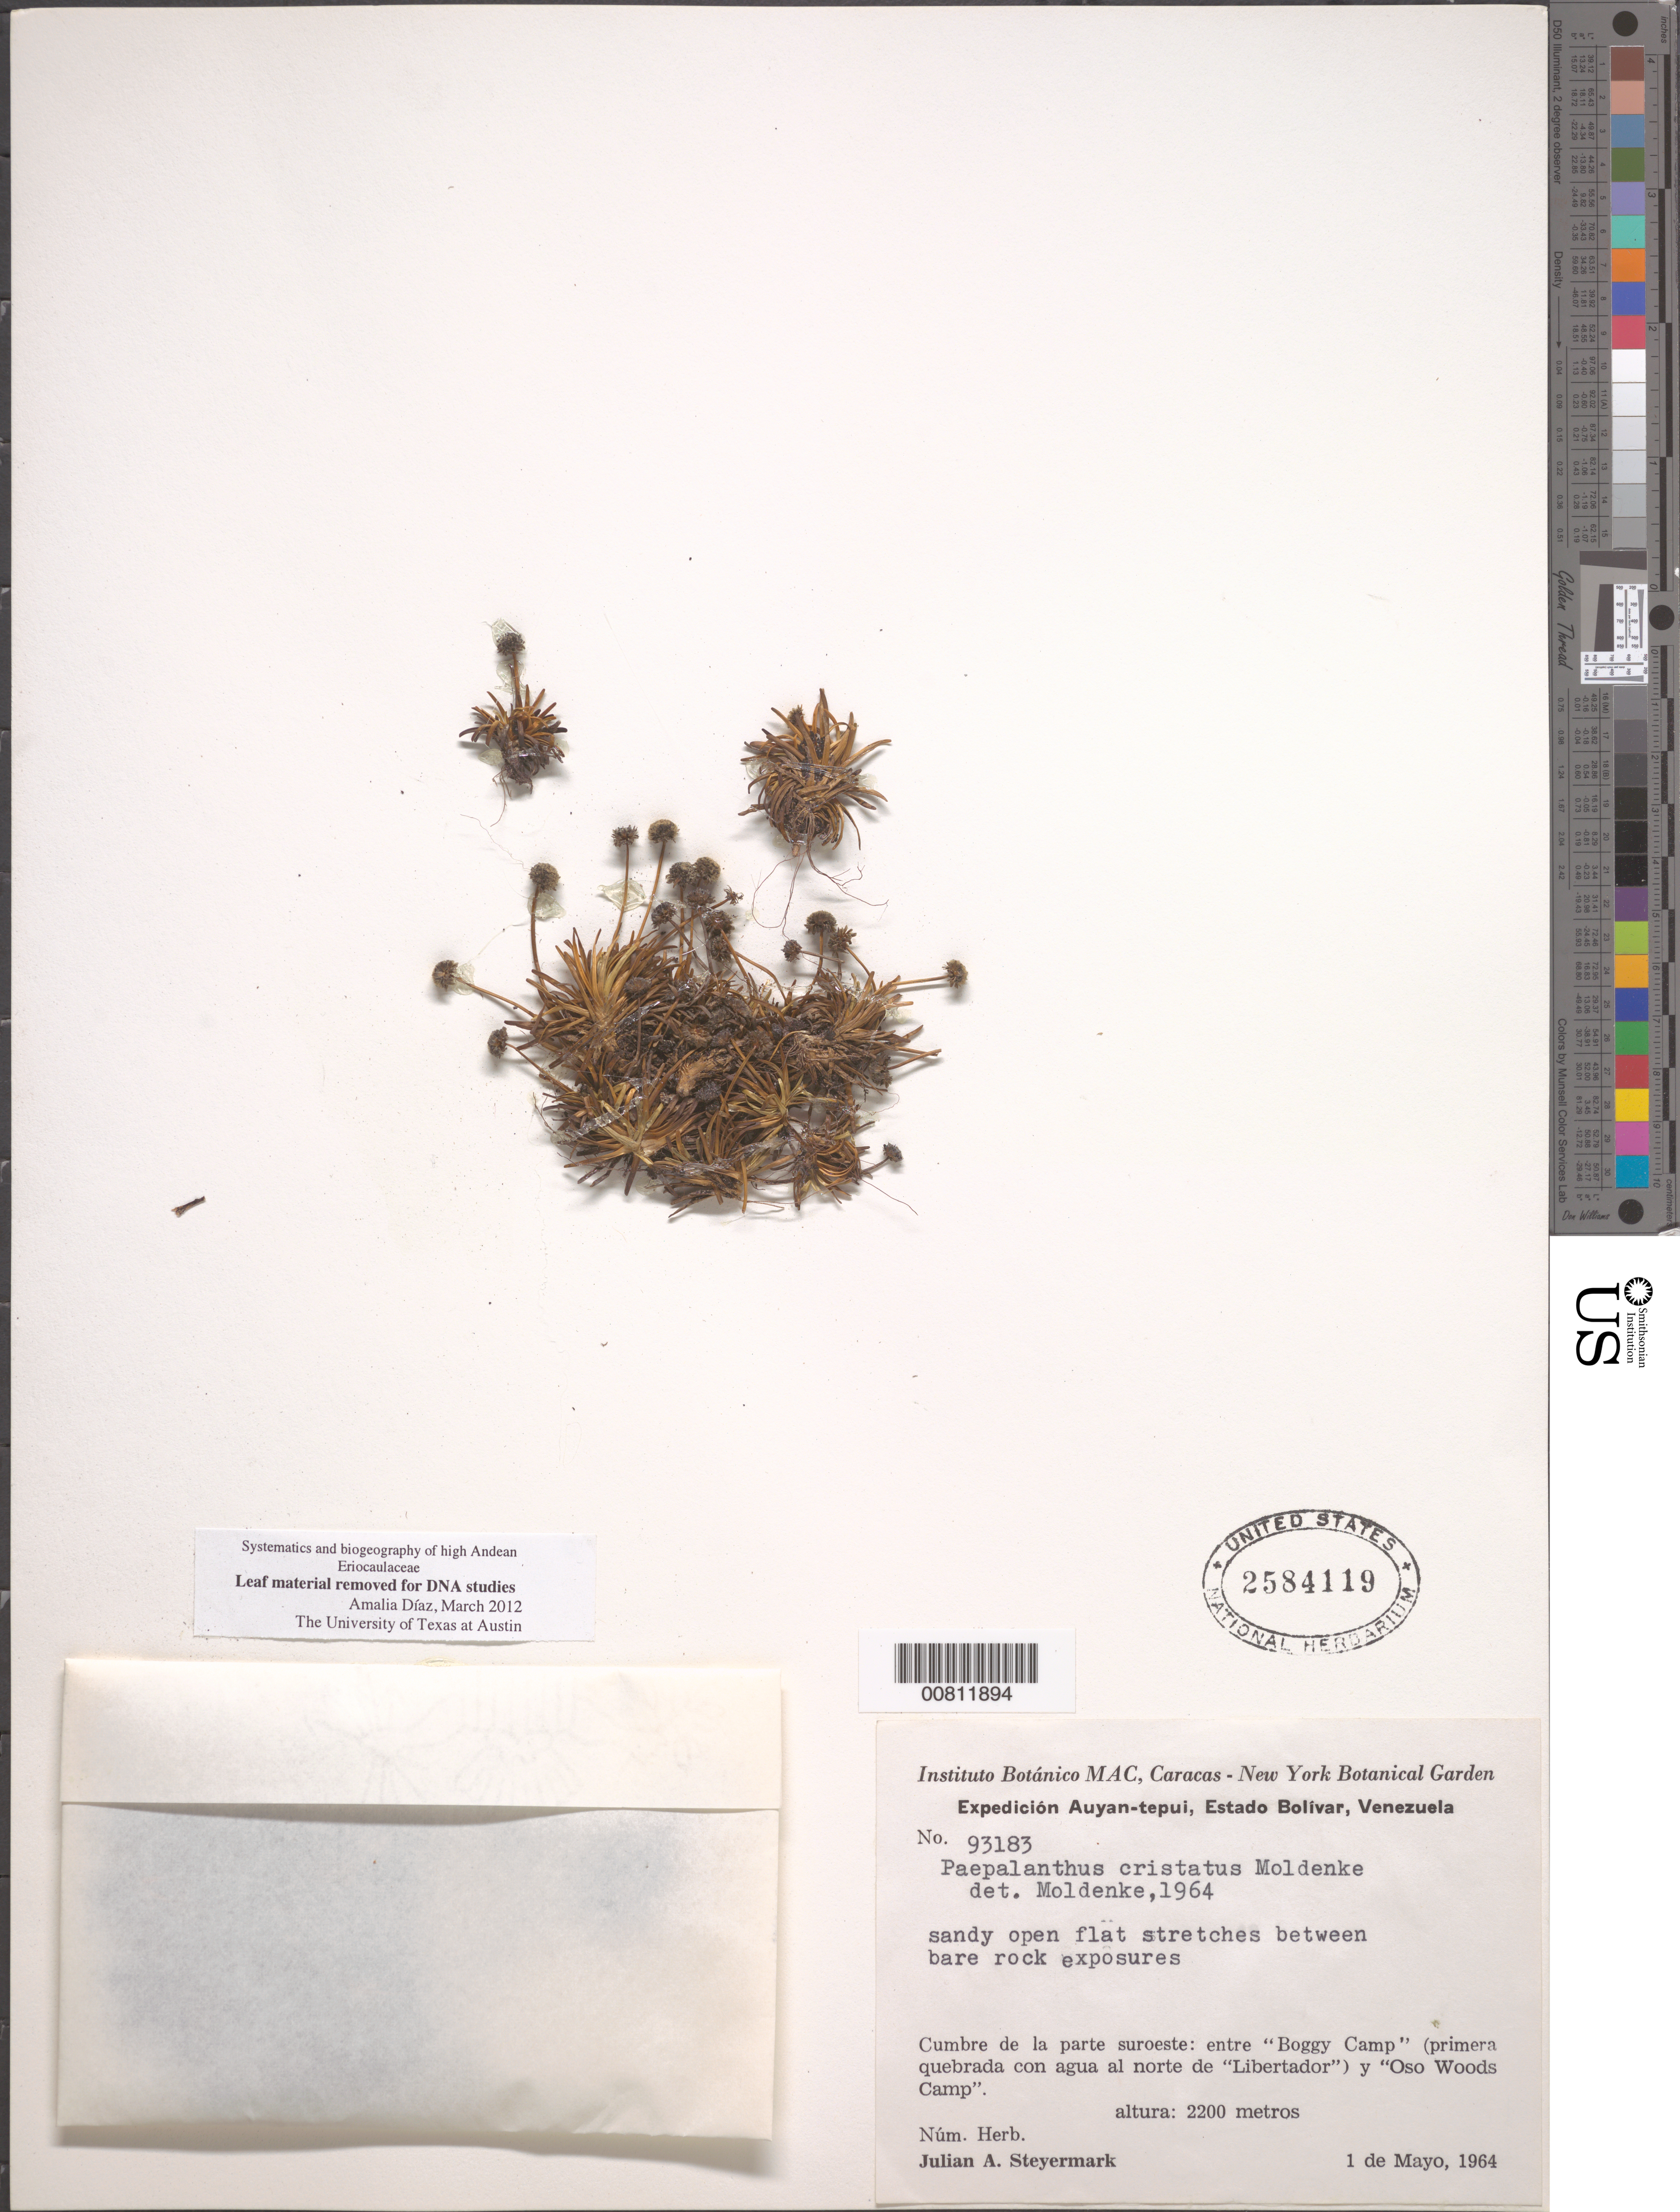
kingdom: Plantae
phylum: Tracheophyta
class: Liliopsida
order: Poales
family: Eriocaulaceae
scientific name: Giuliettia cristata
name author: (Moldenke) Andrino & Sano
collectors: J. Steyermark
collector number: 93183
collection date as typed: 1-May-64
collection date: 1964-05-01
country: Venezuela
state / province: Bolívar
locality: Auyan-tepuí, "Boggy Camp" (primera quebrada con agual al N de "Libertador") to "Oso Woods Camp"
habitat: Cumbre de la parte suroeste; sandy open flat stretches between bare rock exposures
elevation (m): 2200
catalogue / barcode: US 2584119